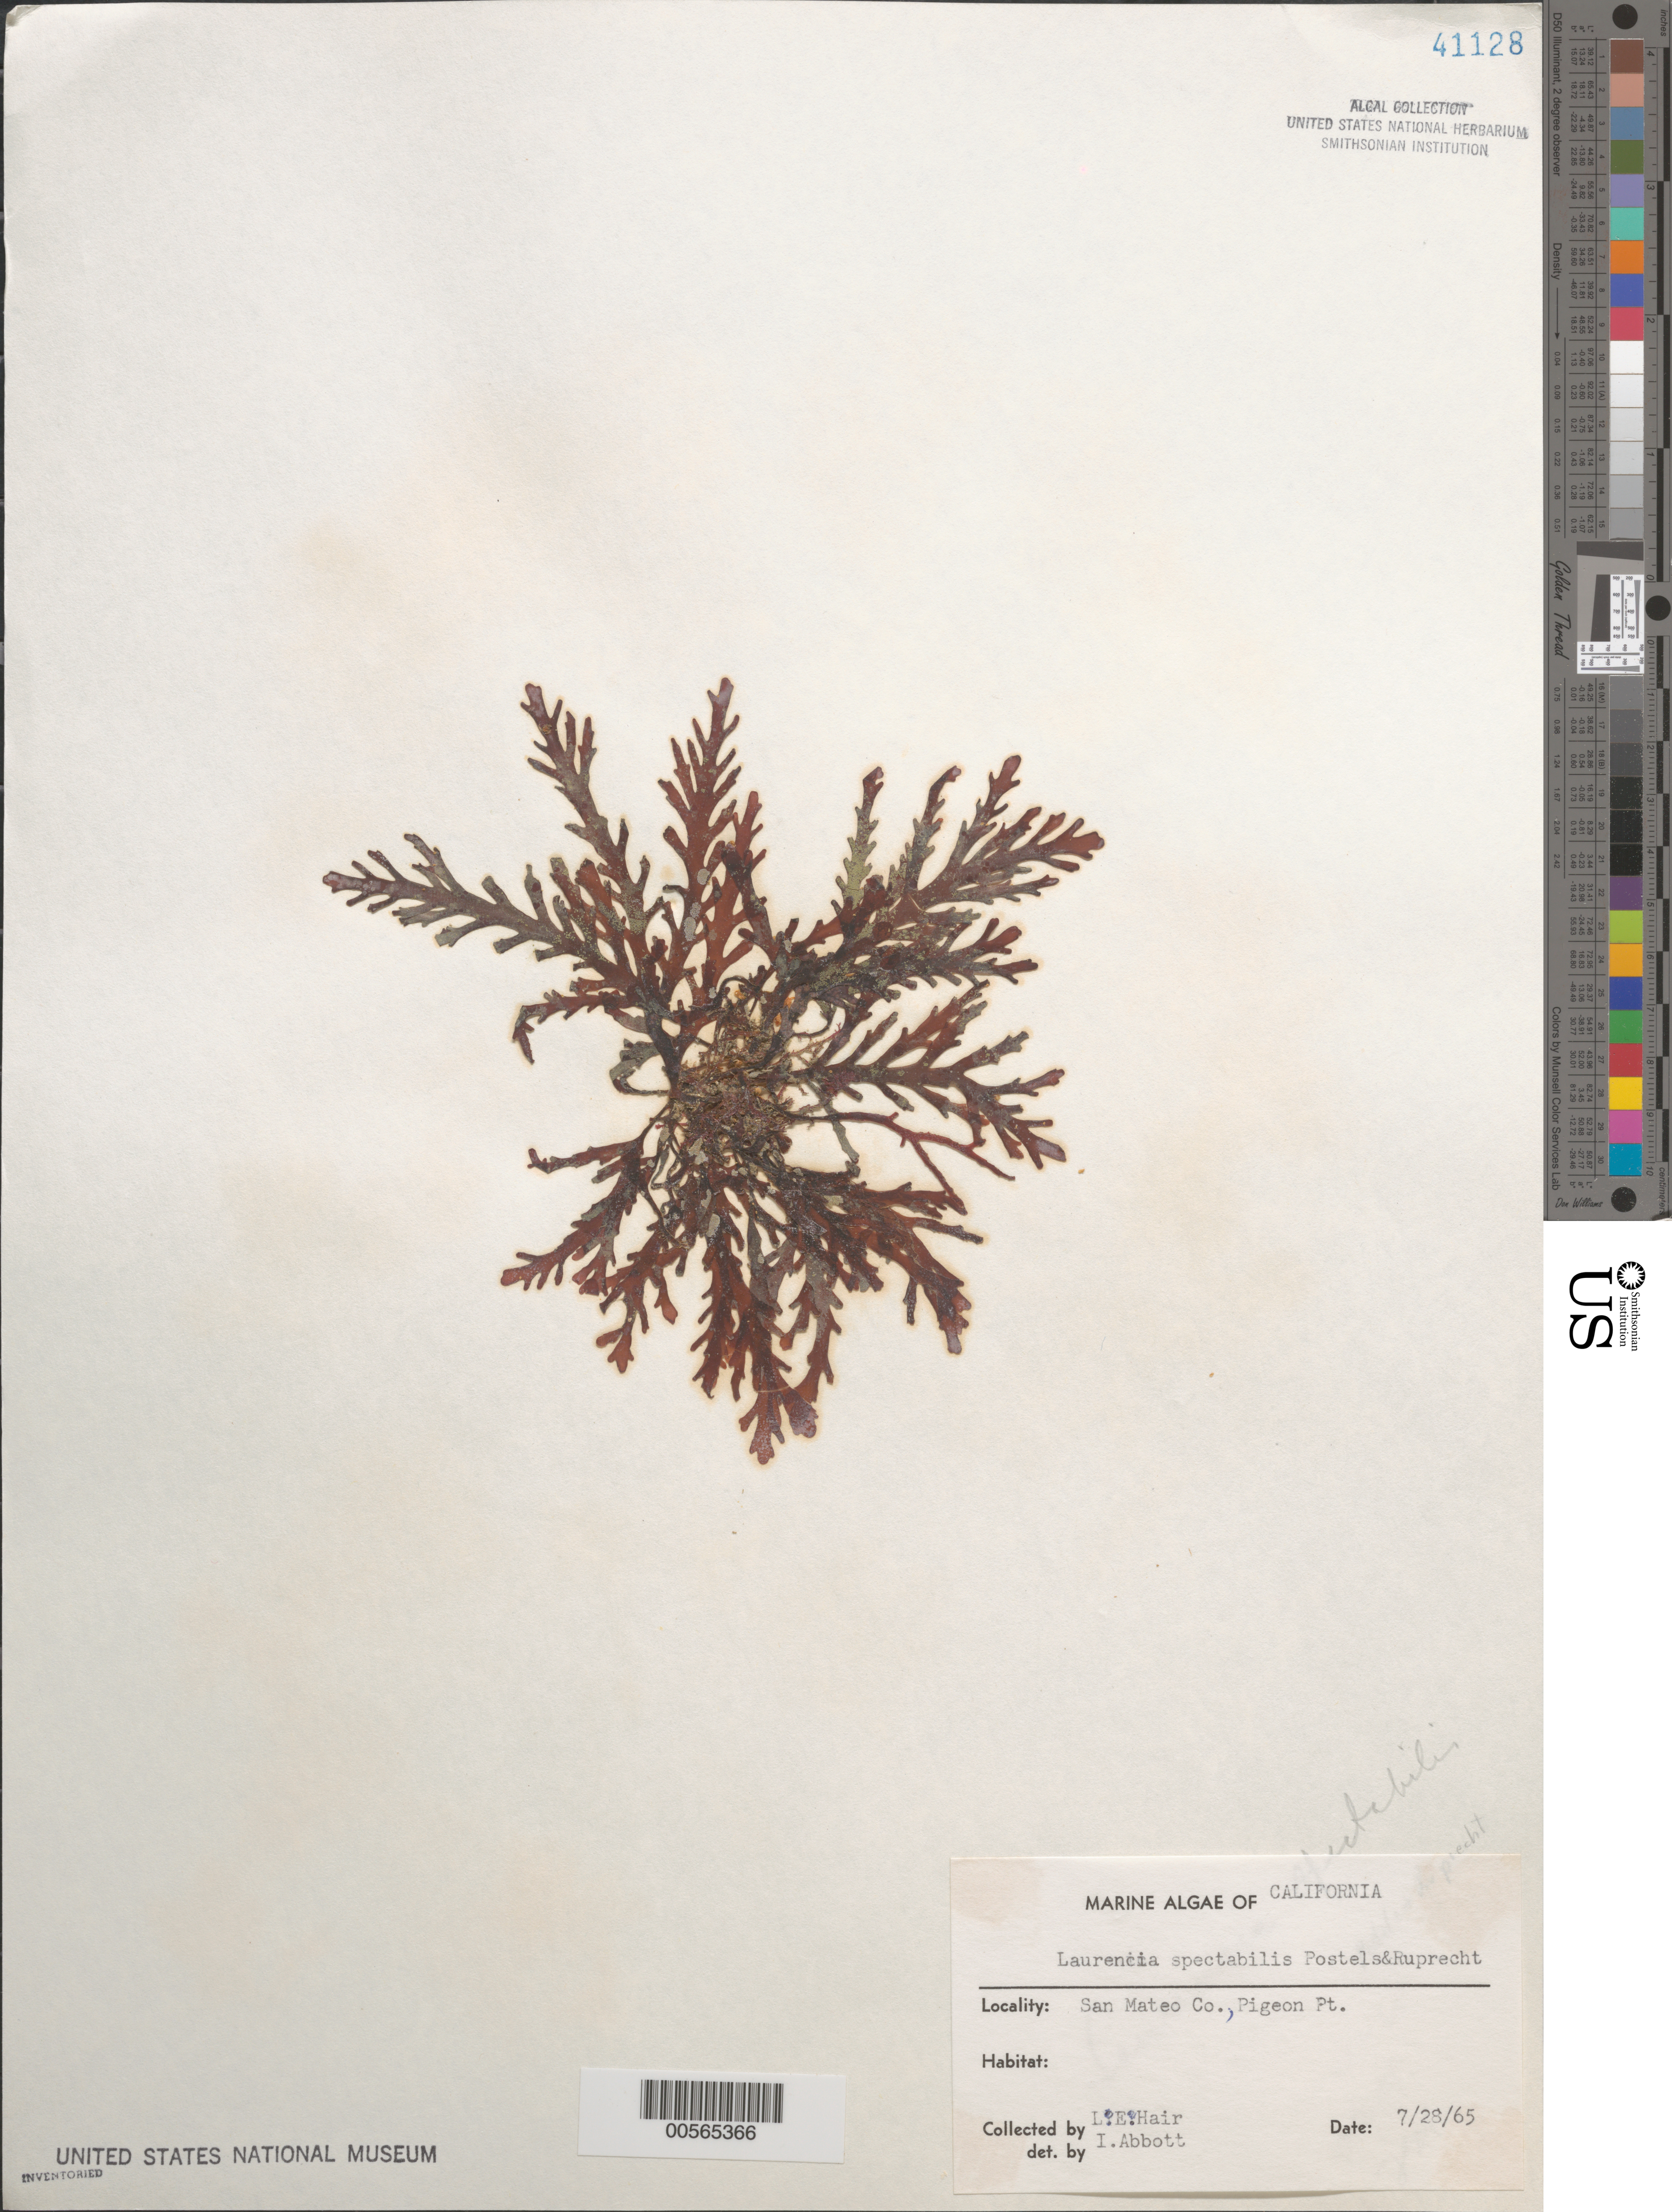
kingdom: Plantae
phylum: Rhodophyta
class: Florideophyceae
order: Ceramiales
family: Rhodomelaceae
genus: Osmundea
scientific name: Osmundea spectabilis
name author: (Postels & Rupr.) K.W. Nam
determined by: Algae name updating Project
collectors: L. Hair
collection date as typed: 28 Jul 1965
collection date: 1965-07-28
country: United States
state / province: California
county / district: San Mateo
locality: Pigeon Point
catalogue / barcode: US 41128